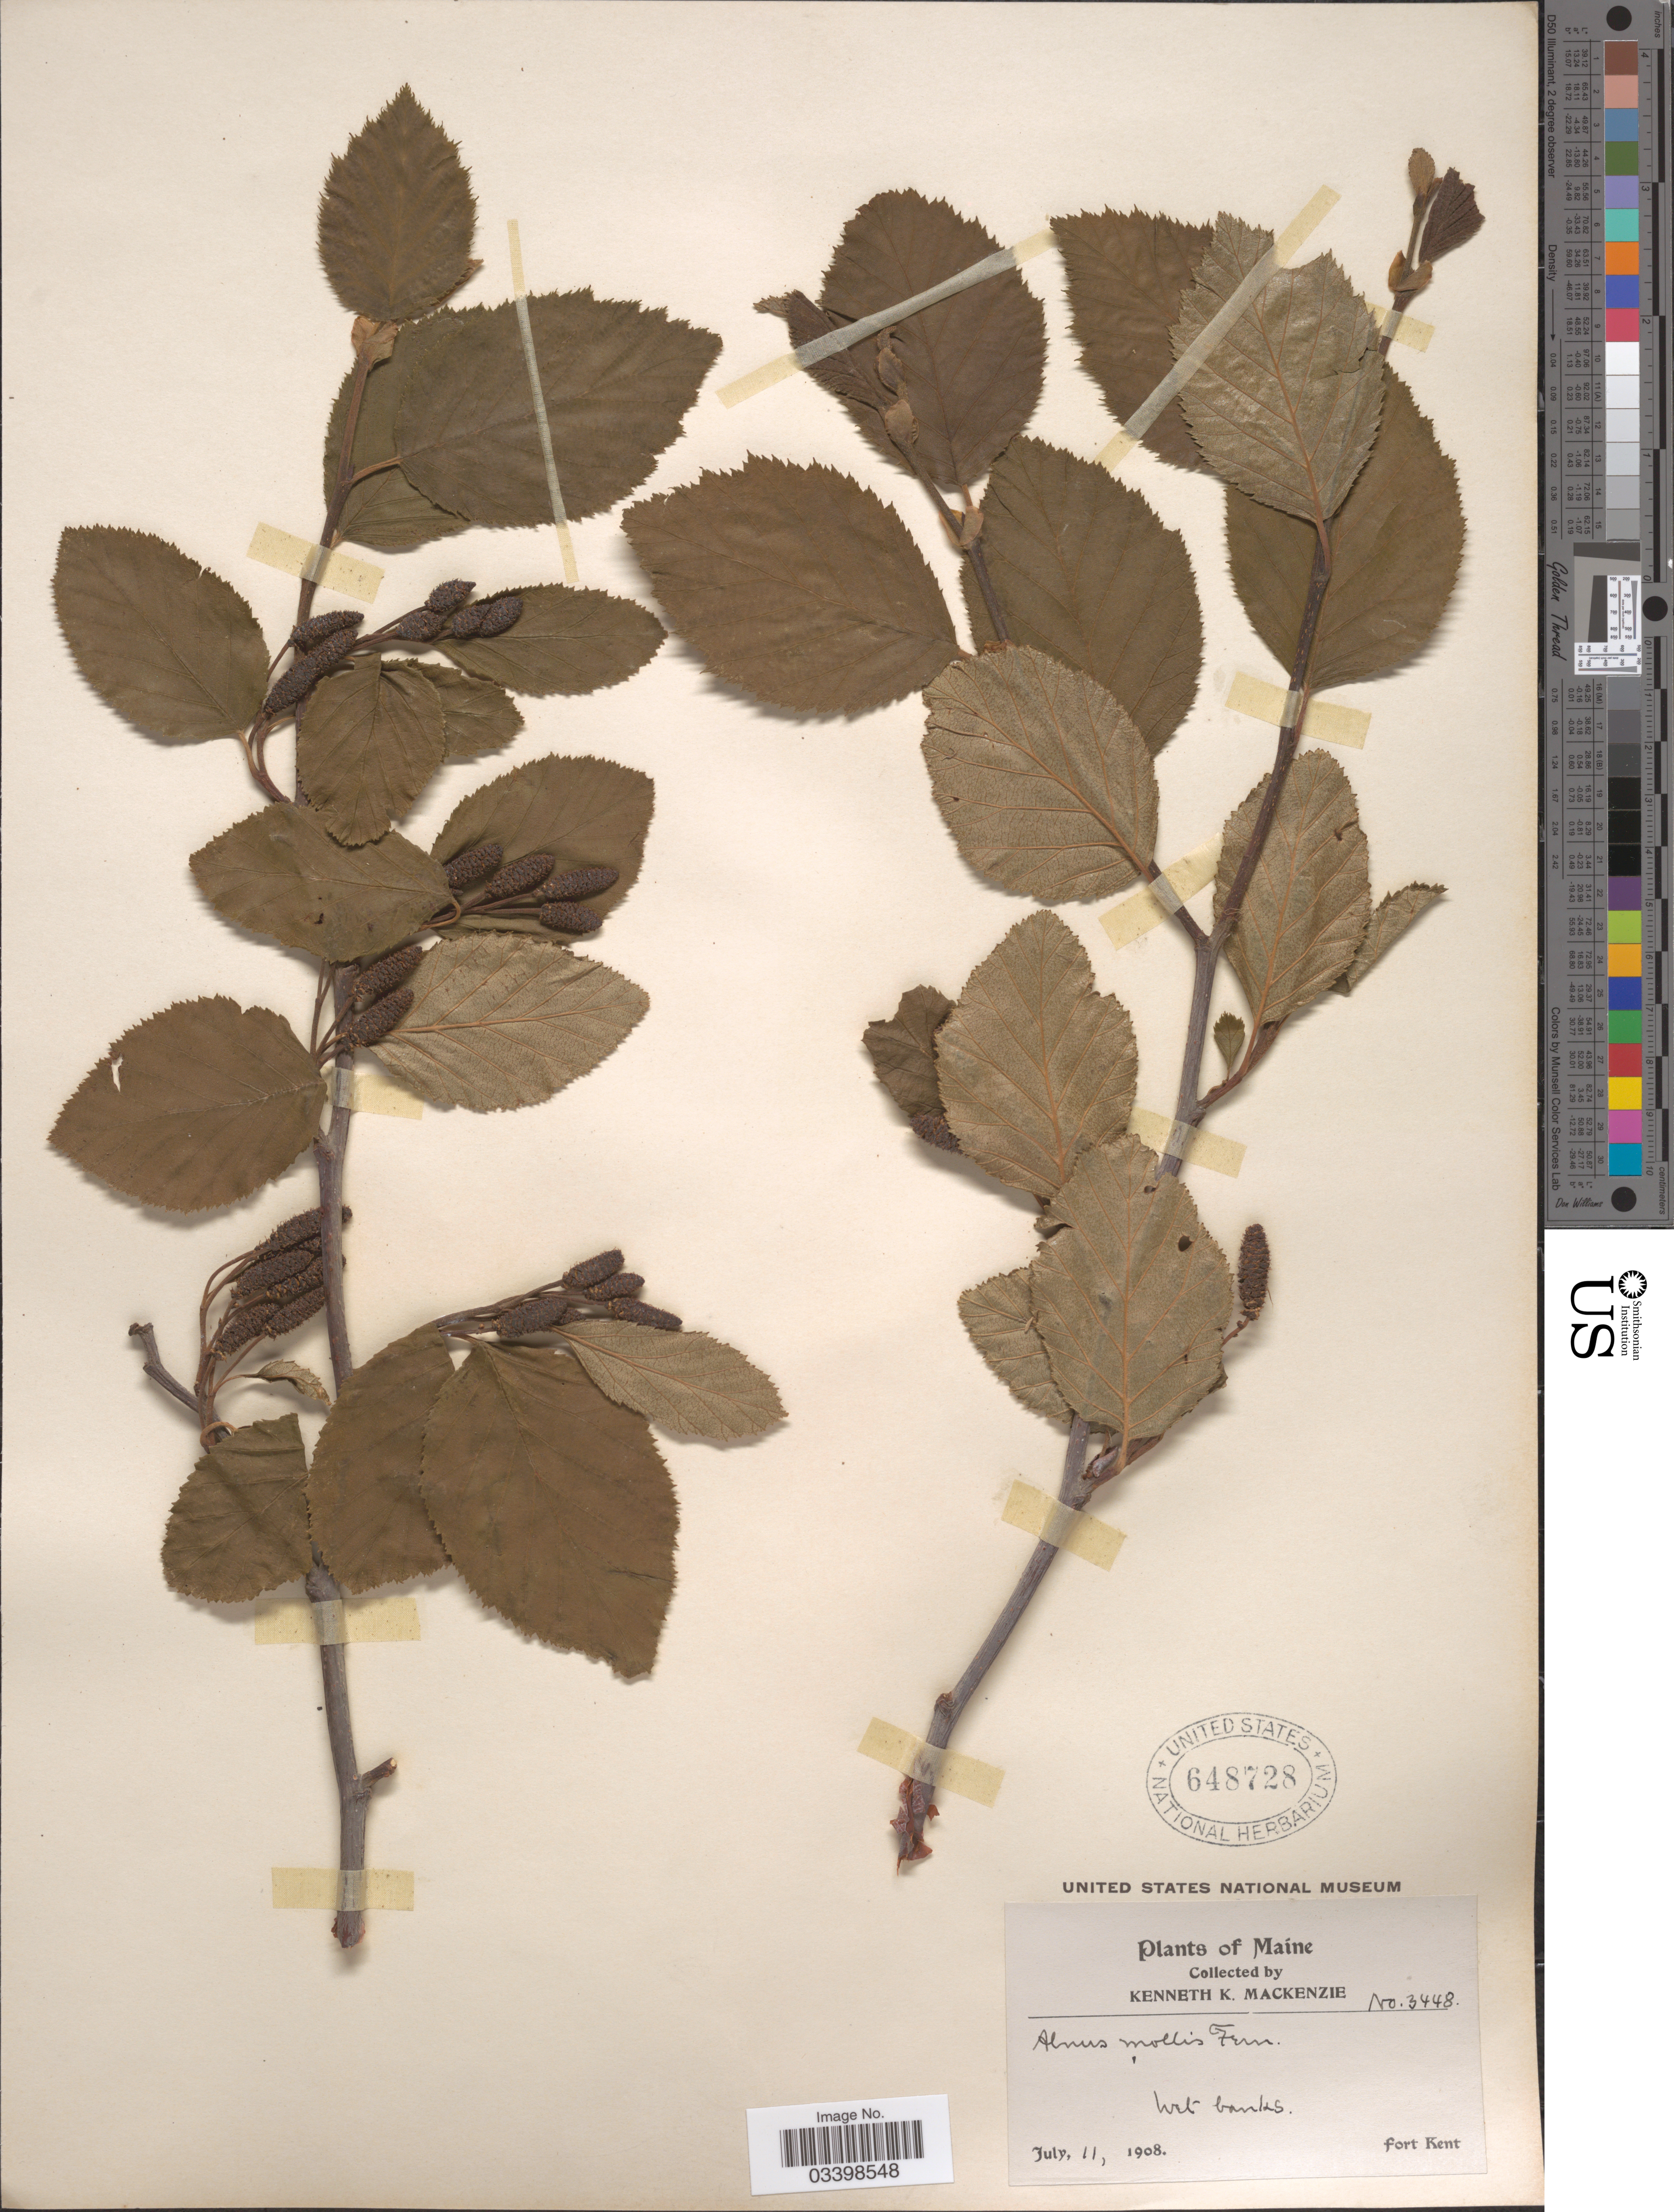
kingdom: Plantae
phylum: Tracheophyta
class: Magnoliopsida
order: Fagales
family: Betulaceae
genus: Alnus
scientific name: Alnus viridis subsp. crispa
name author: (Aiton) Turrill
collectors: K. K. Mackenzie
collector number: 3448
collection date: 1908-07-11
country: United States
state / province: Maine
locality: Fort Kent.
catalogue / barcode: US 648728